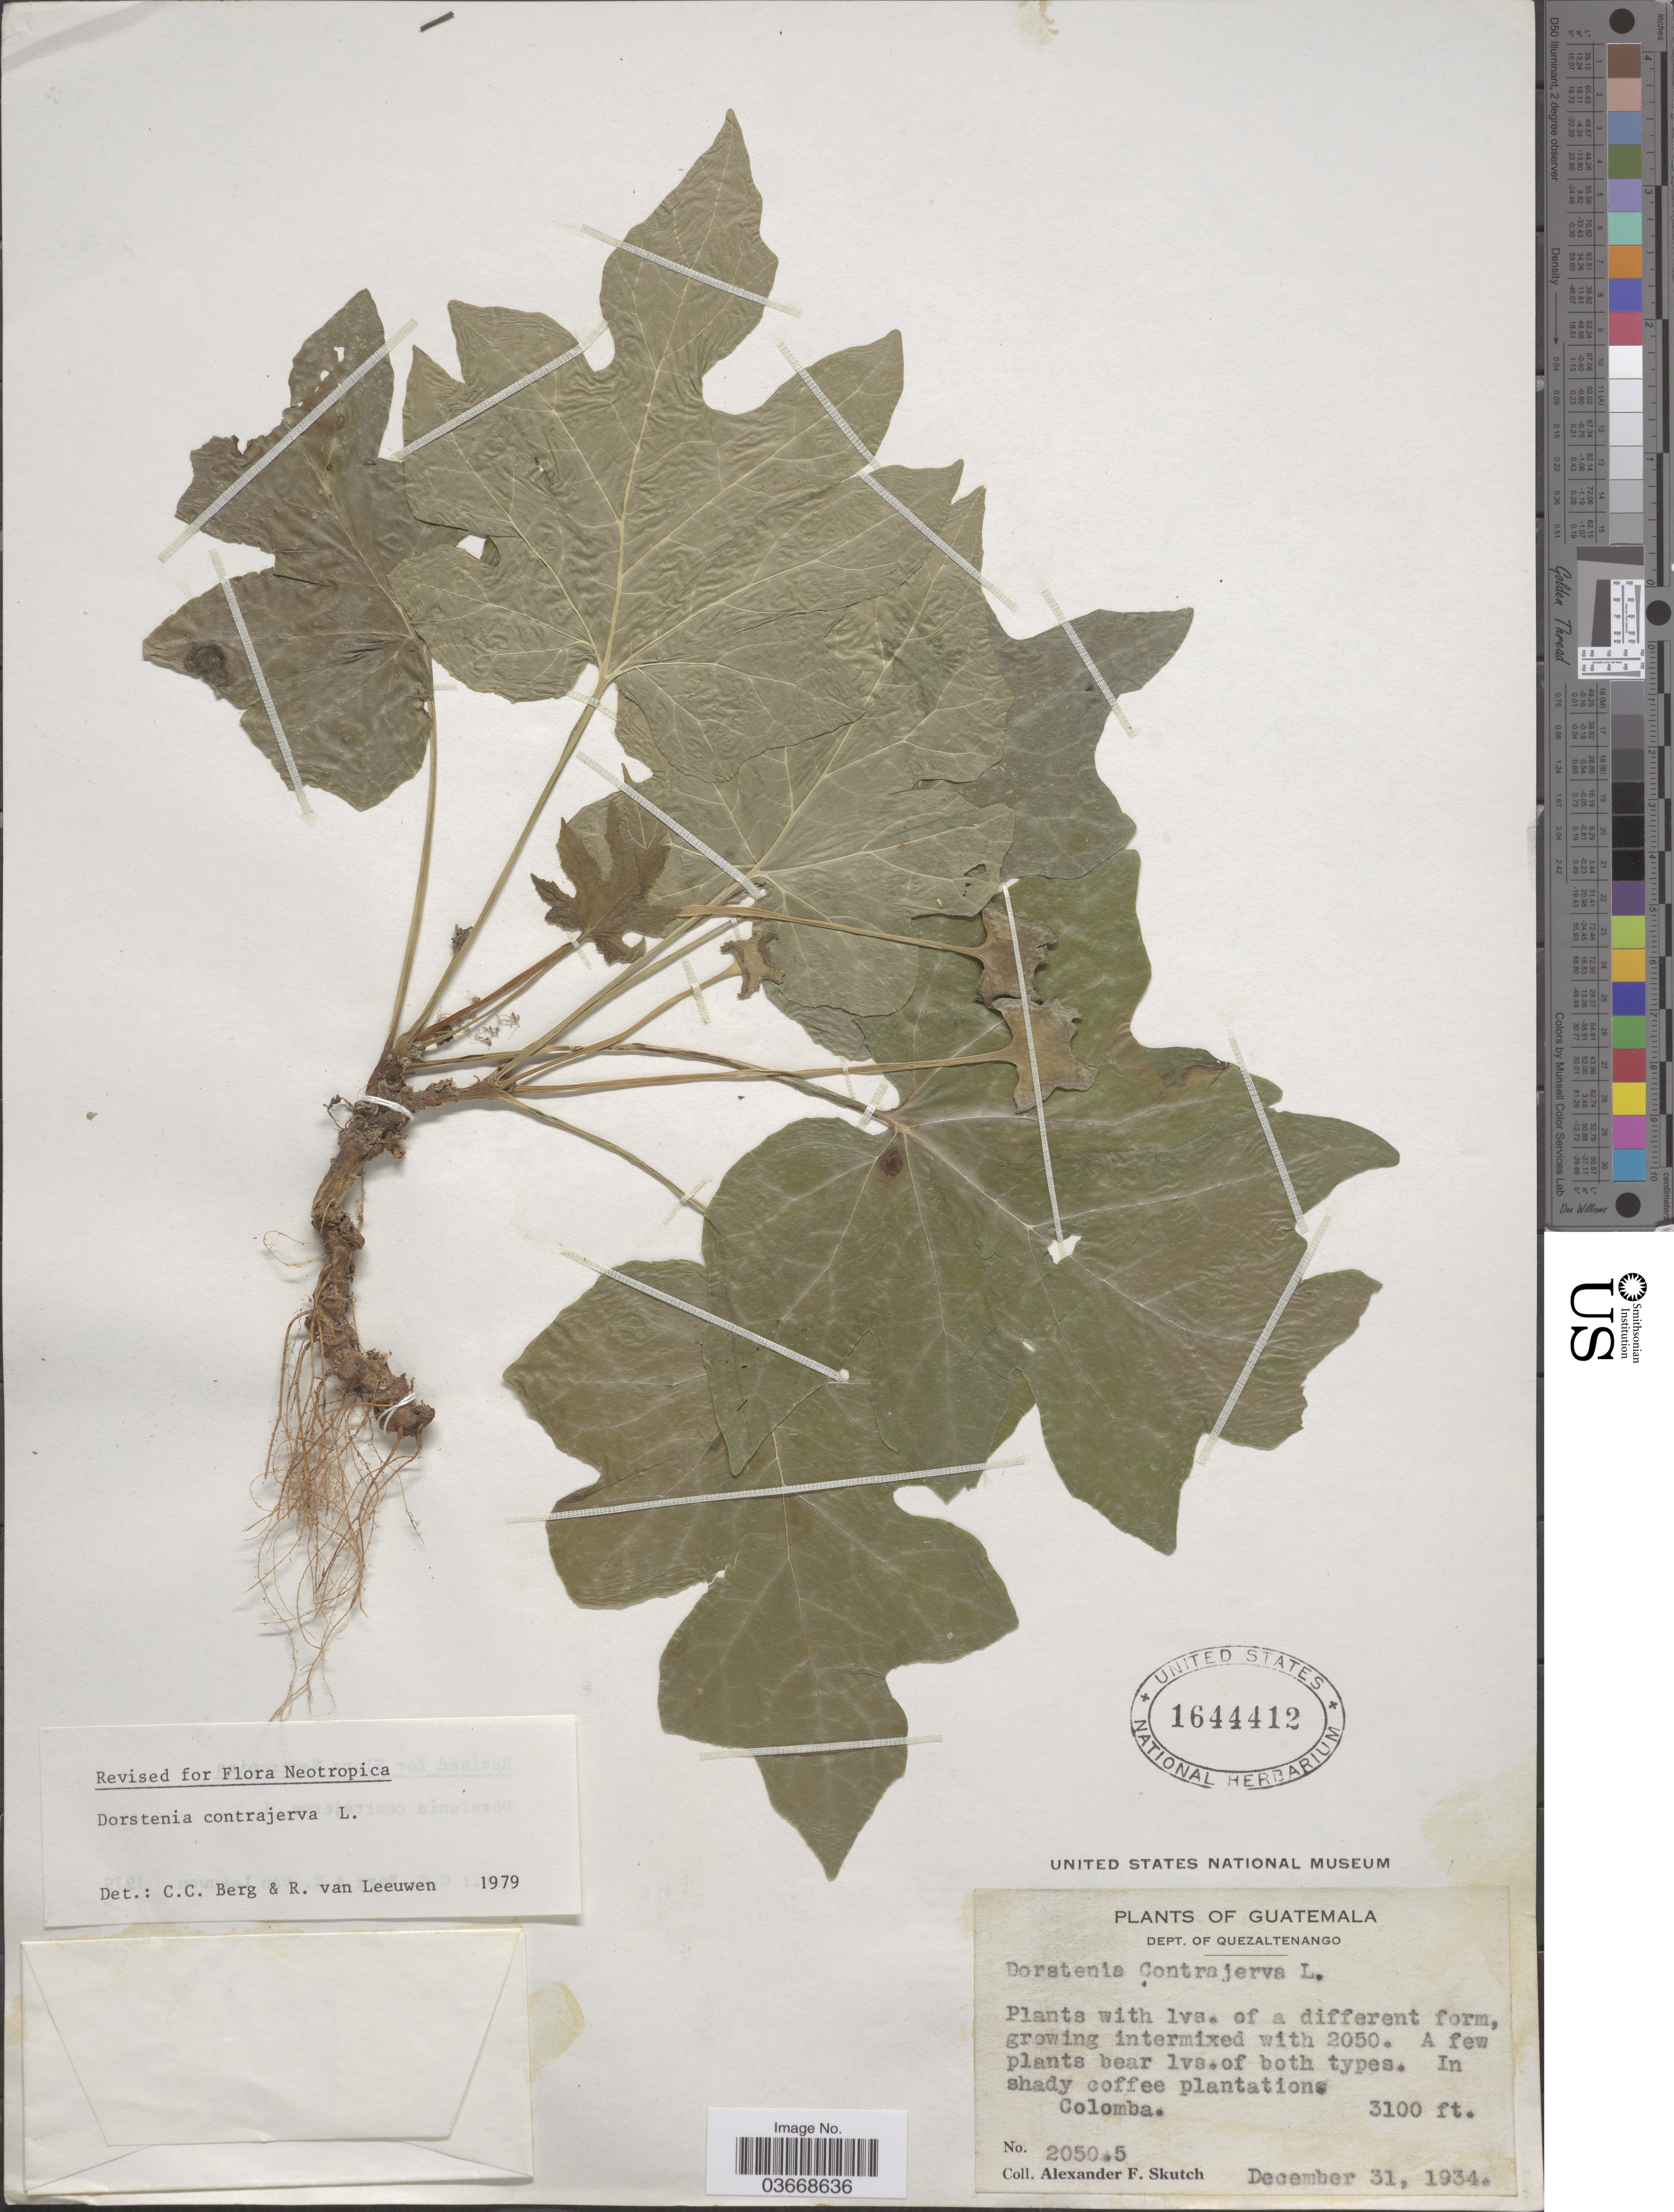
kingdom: Plantae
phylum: Tracheophyta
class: Magnoliopsida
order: Rosales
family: Moraceae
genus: Dorstenia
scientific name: Dorstenia contrajerva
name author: L.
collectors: A. F. Skutch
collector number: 20505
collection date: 1934-12-31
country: Guatemala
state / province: Quetzaltenango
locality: Dept. of Quezaltenango. Colomba.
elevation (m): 945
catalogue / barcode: US 1644412